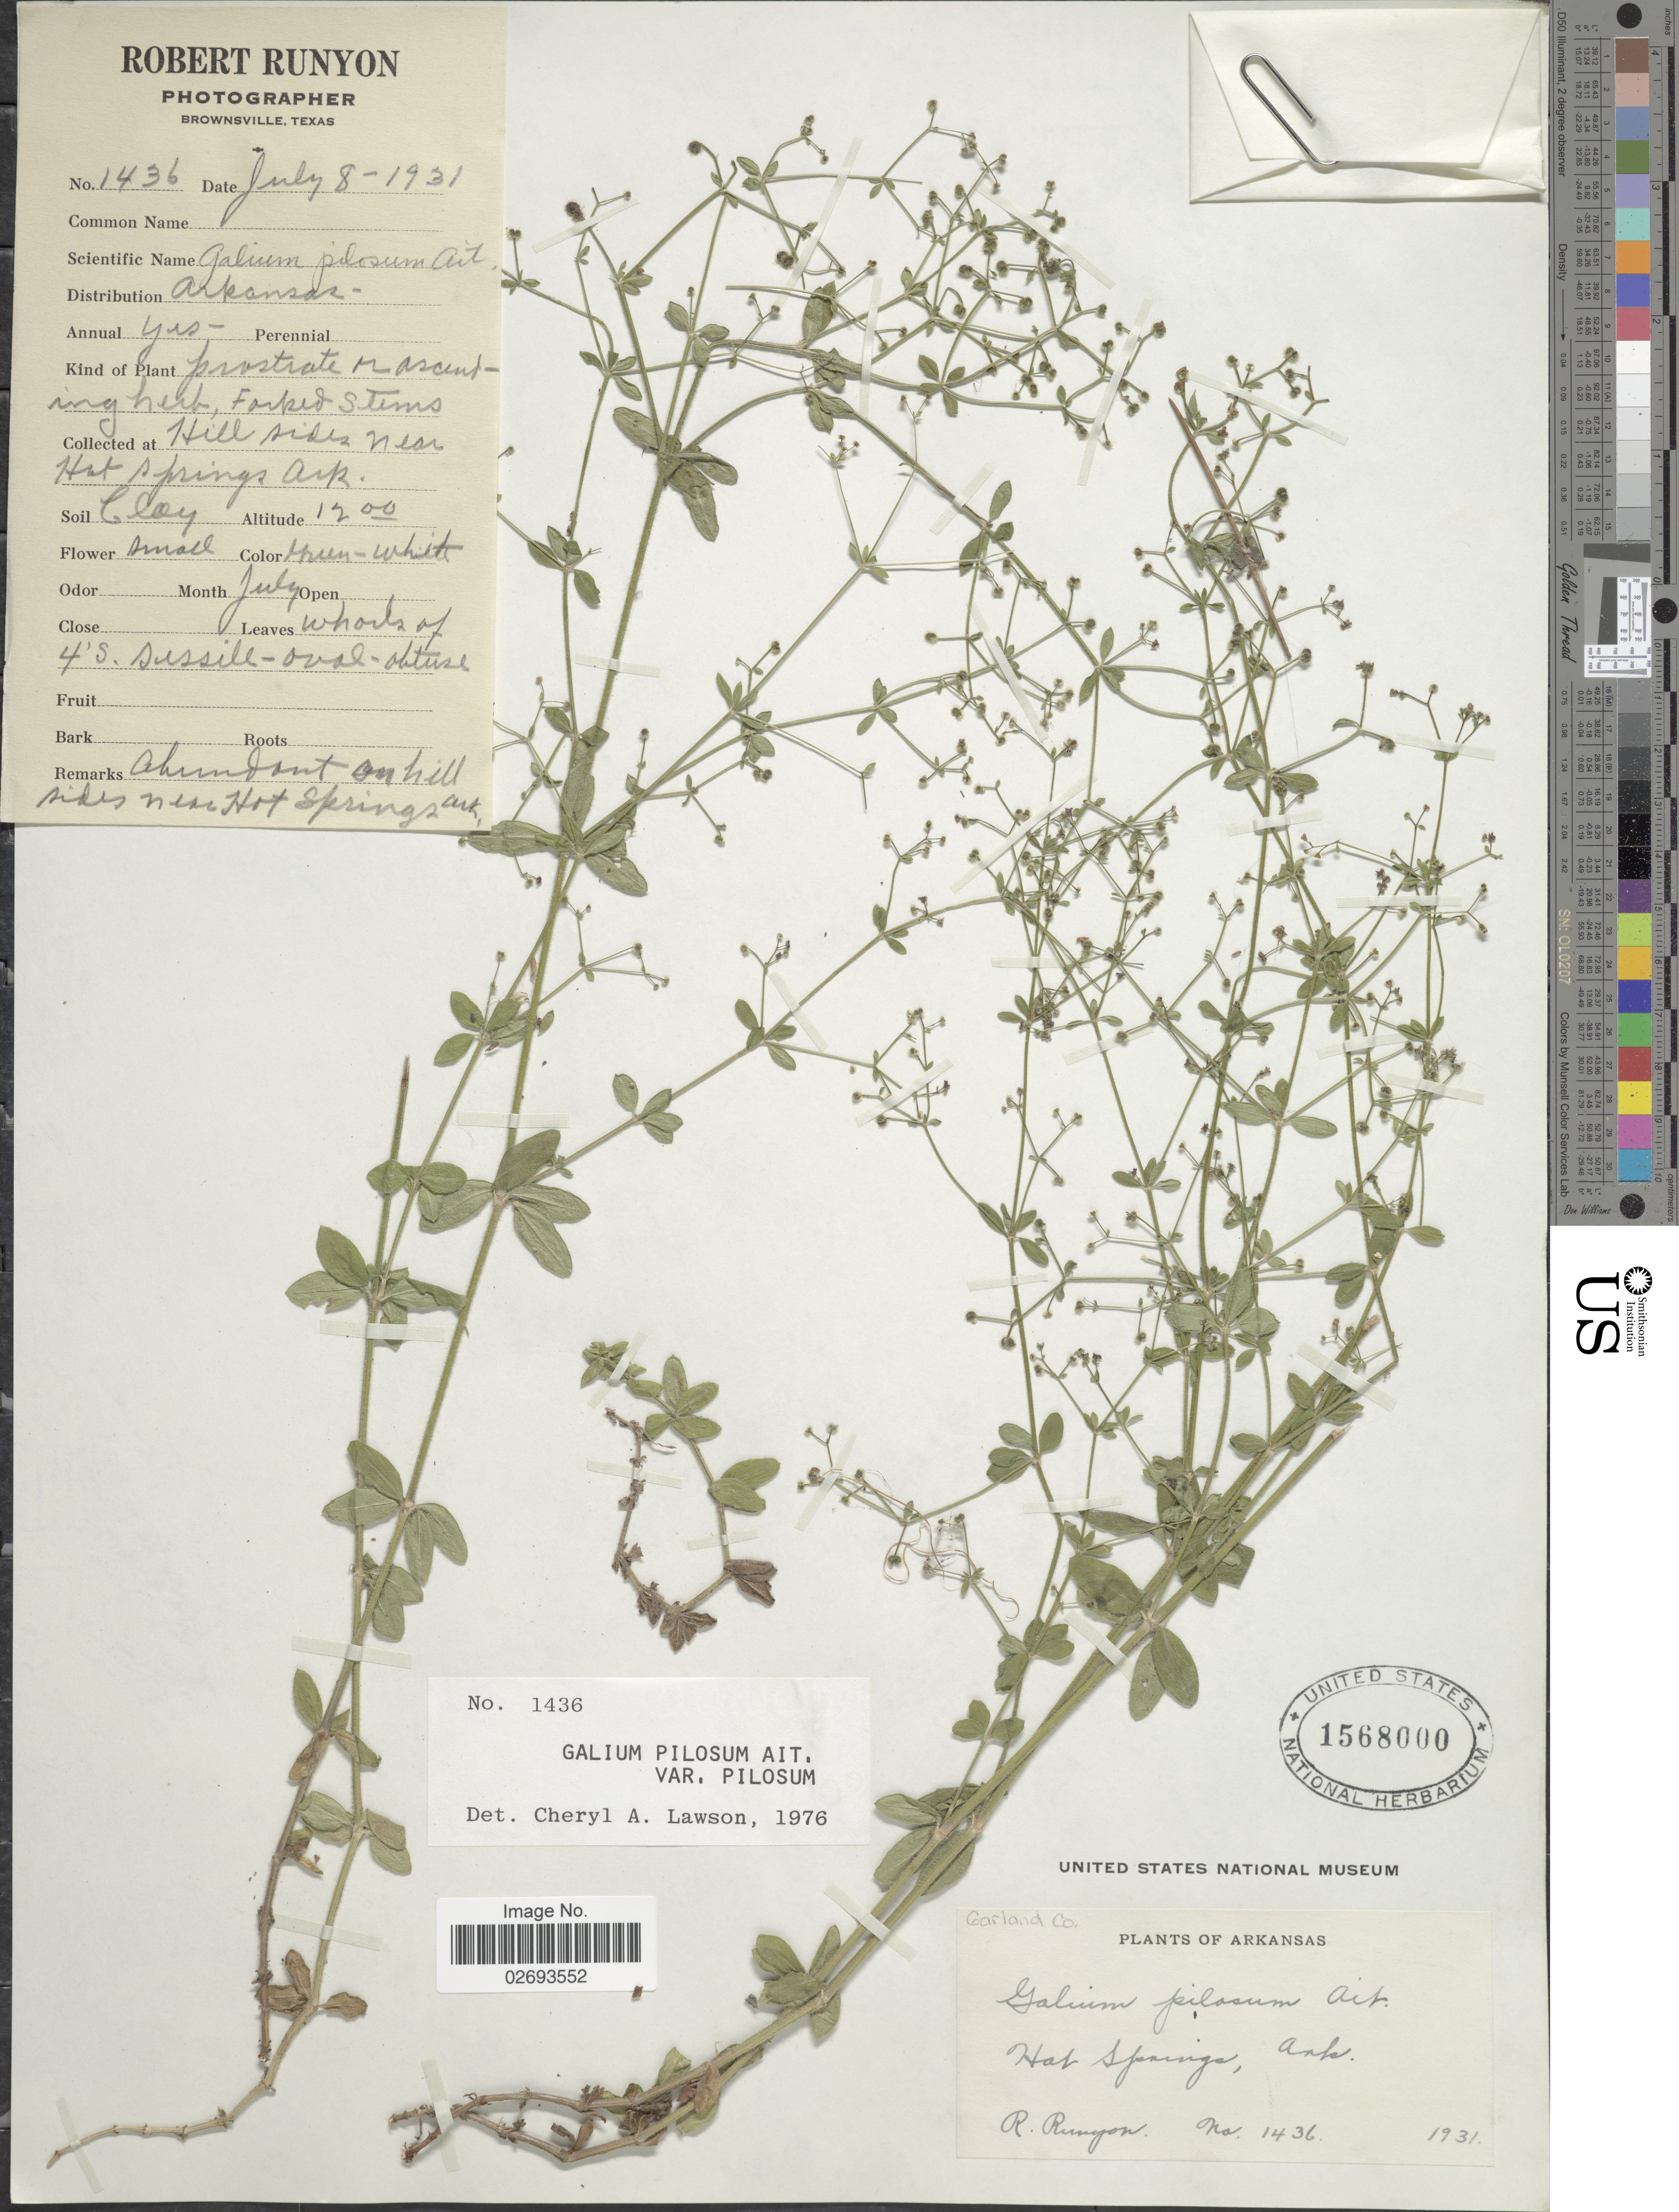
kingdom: Plantae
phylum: Tracheophyta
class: Magnoliopsida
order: Gentianales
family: Rubiaceae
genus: Galium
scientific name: Galium pilosum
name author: Aiton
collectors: R. Runyon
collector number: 1436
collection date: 1931-07-08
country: United States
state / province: Arkansas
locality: Hill sides near Hot Springs, Garland Co.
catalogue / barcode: US 1568000